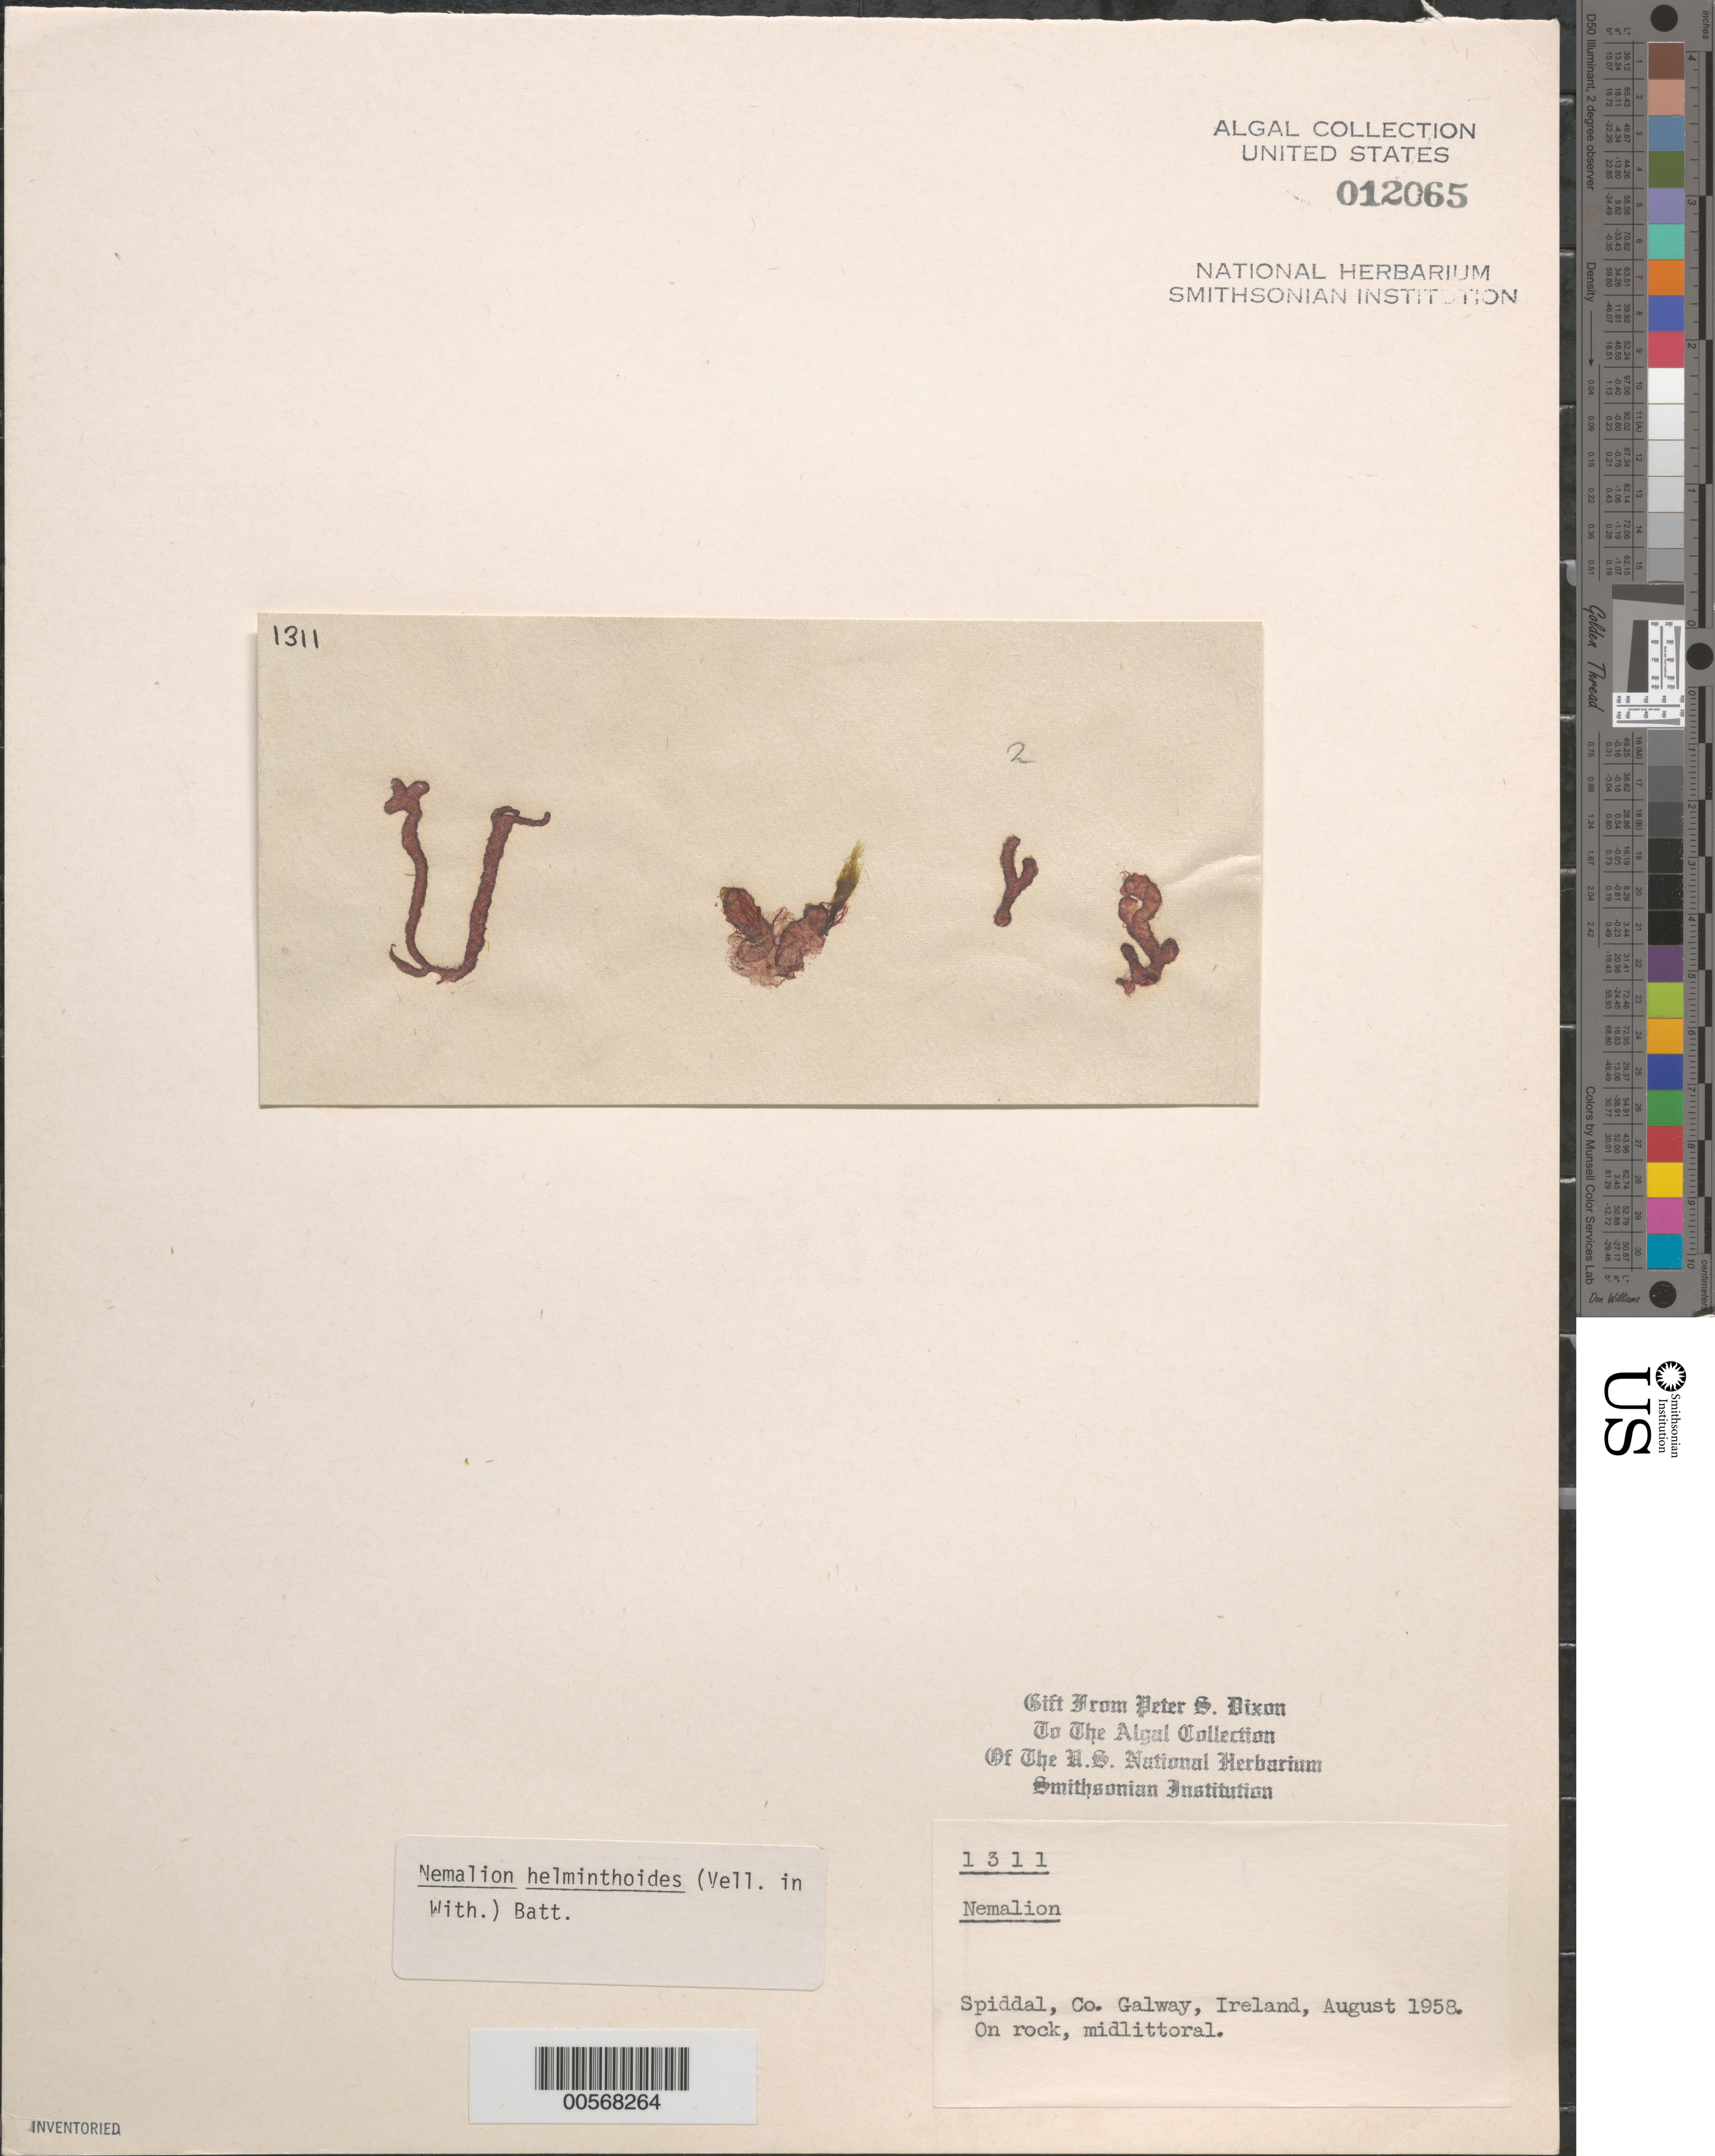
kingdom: Plantae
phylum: Rhodophyta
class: Florideophyceae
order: Nemaliales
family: Nemaliaceae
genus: Nemalion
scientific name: Nemalion multifidum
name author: (Lyngb.) Chauvin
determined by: Algae name updating Project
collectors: P. S. Dixon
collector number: PSD 1311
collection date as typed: Aug 1958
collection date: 1958-08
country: Ireland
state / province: Connaught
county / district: Galway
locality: Spiddal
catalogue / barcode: US 12065